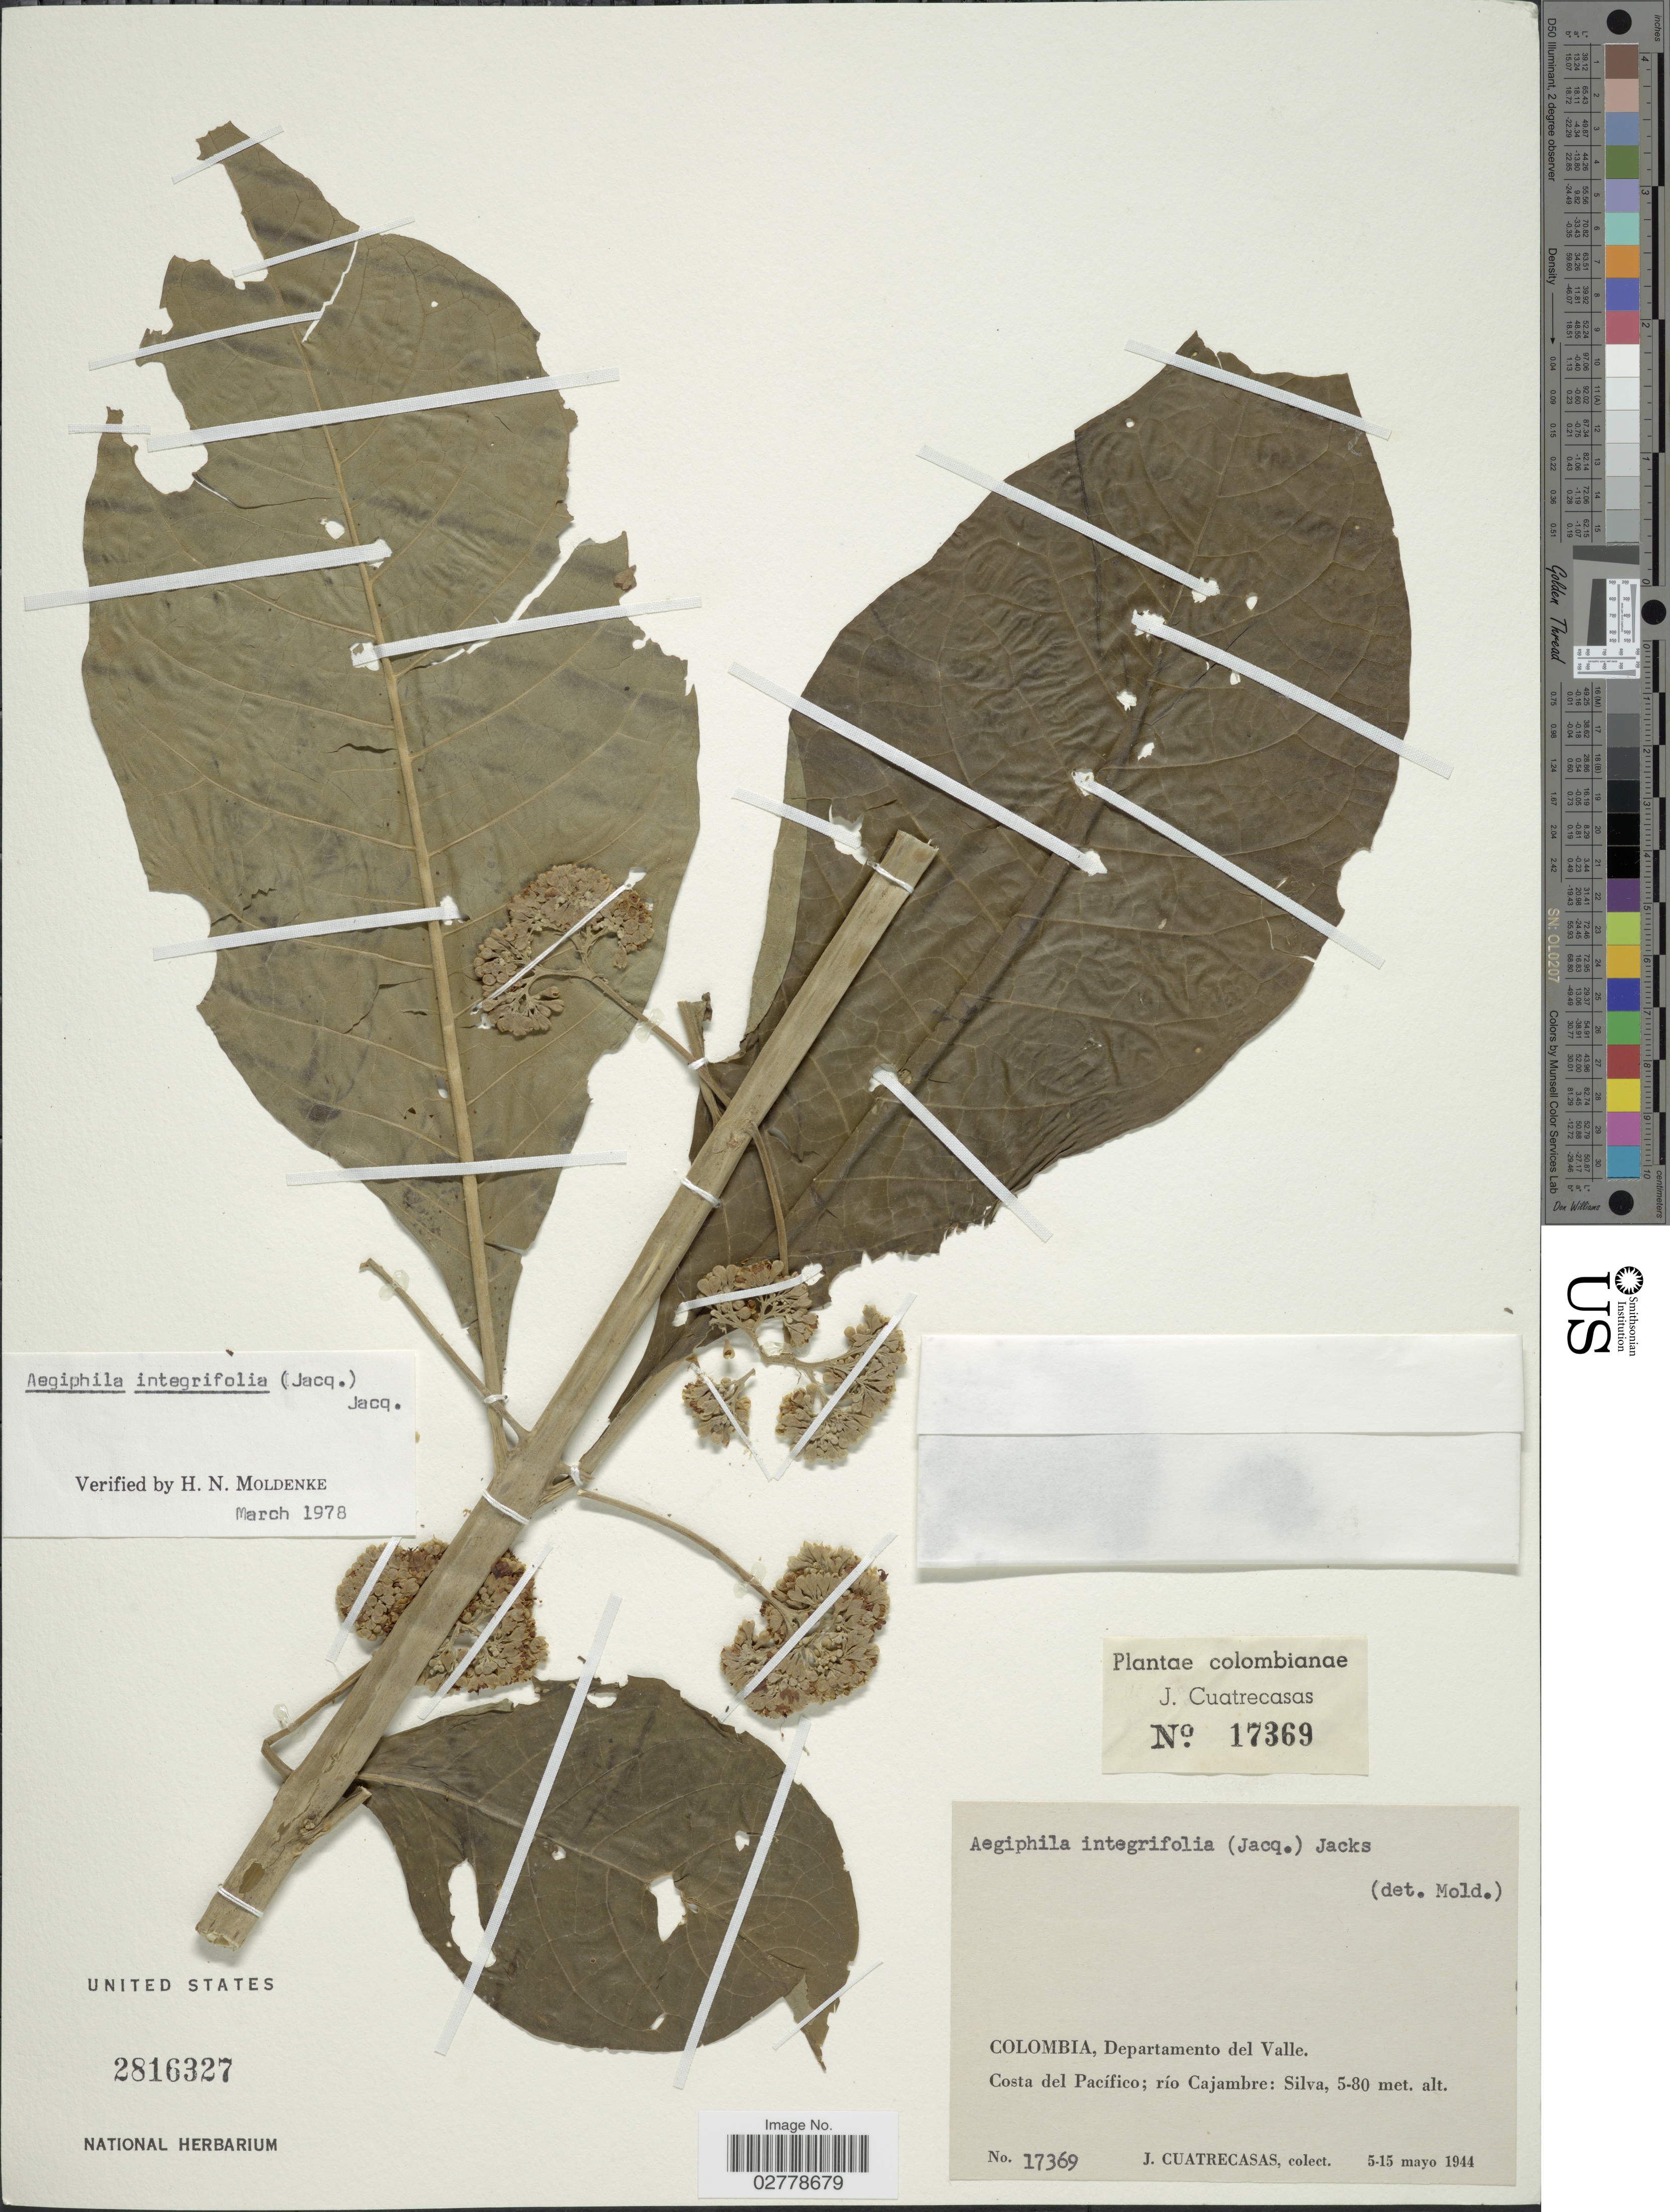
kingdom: Plantae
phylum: Tracheophyta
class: Magnoliopsida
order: Lamiales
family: Lamiaceae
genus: Aegiphila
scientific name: Aegiphila integrifolia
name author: (Jacq.) B.D. Jacks.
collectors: J. Cuatrecasas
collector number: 17369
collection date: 1944-05-05/1944-05-15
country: Colombia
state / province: Valle del Cauca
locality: Departamento del Valle. Costa del Pacífico; río Cajambre: Silva.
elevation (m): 5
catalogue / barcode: US 2816327